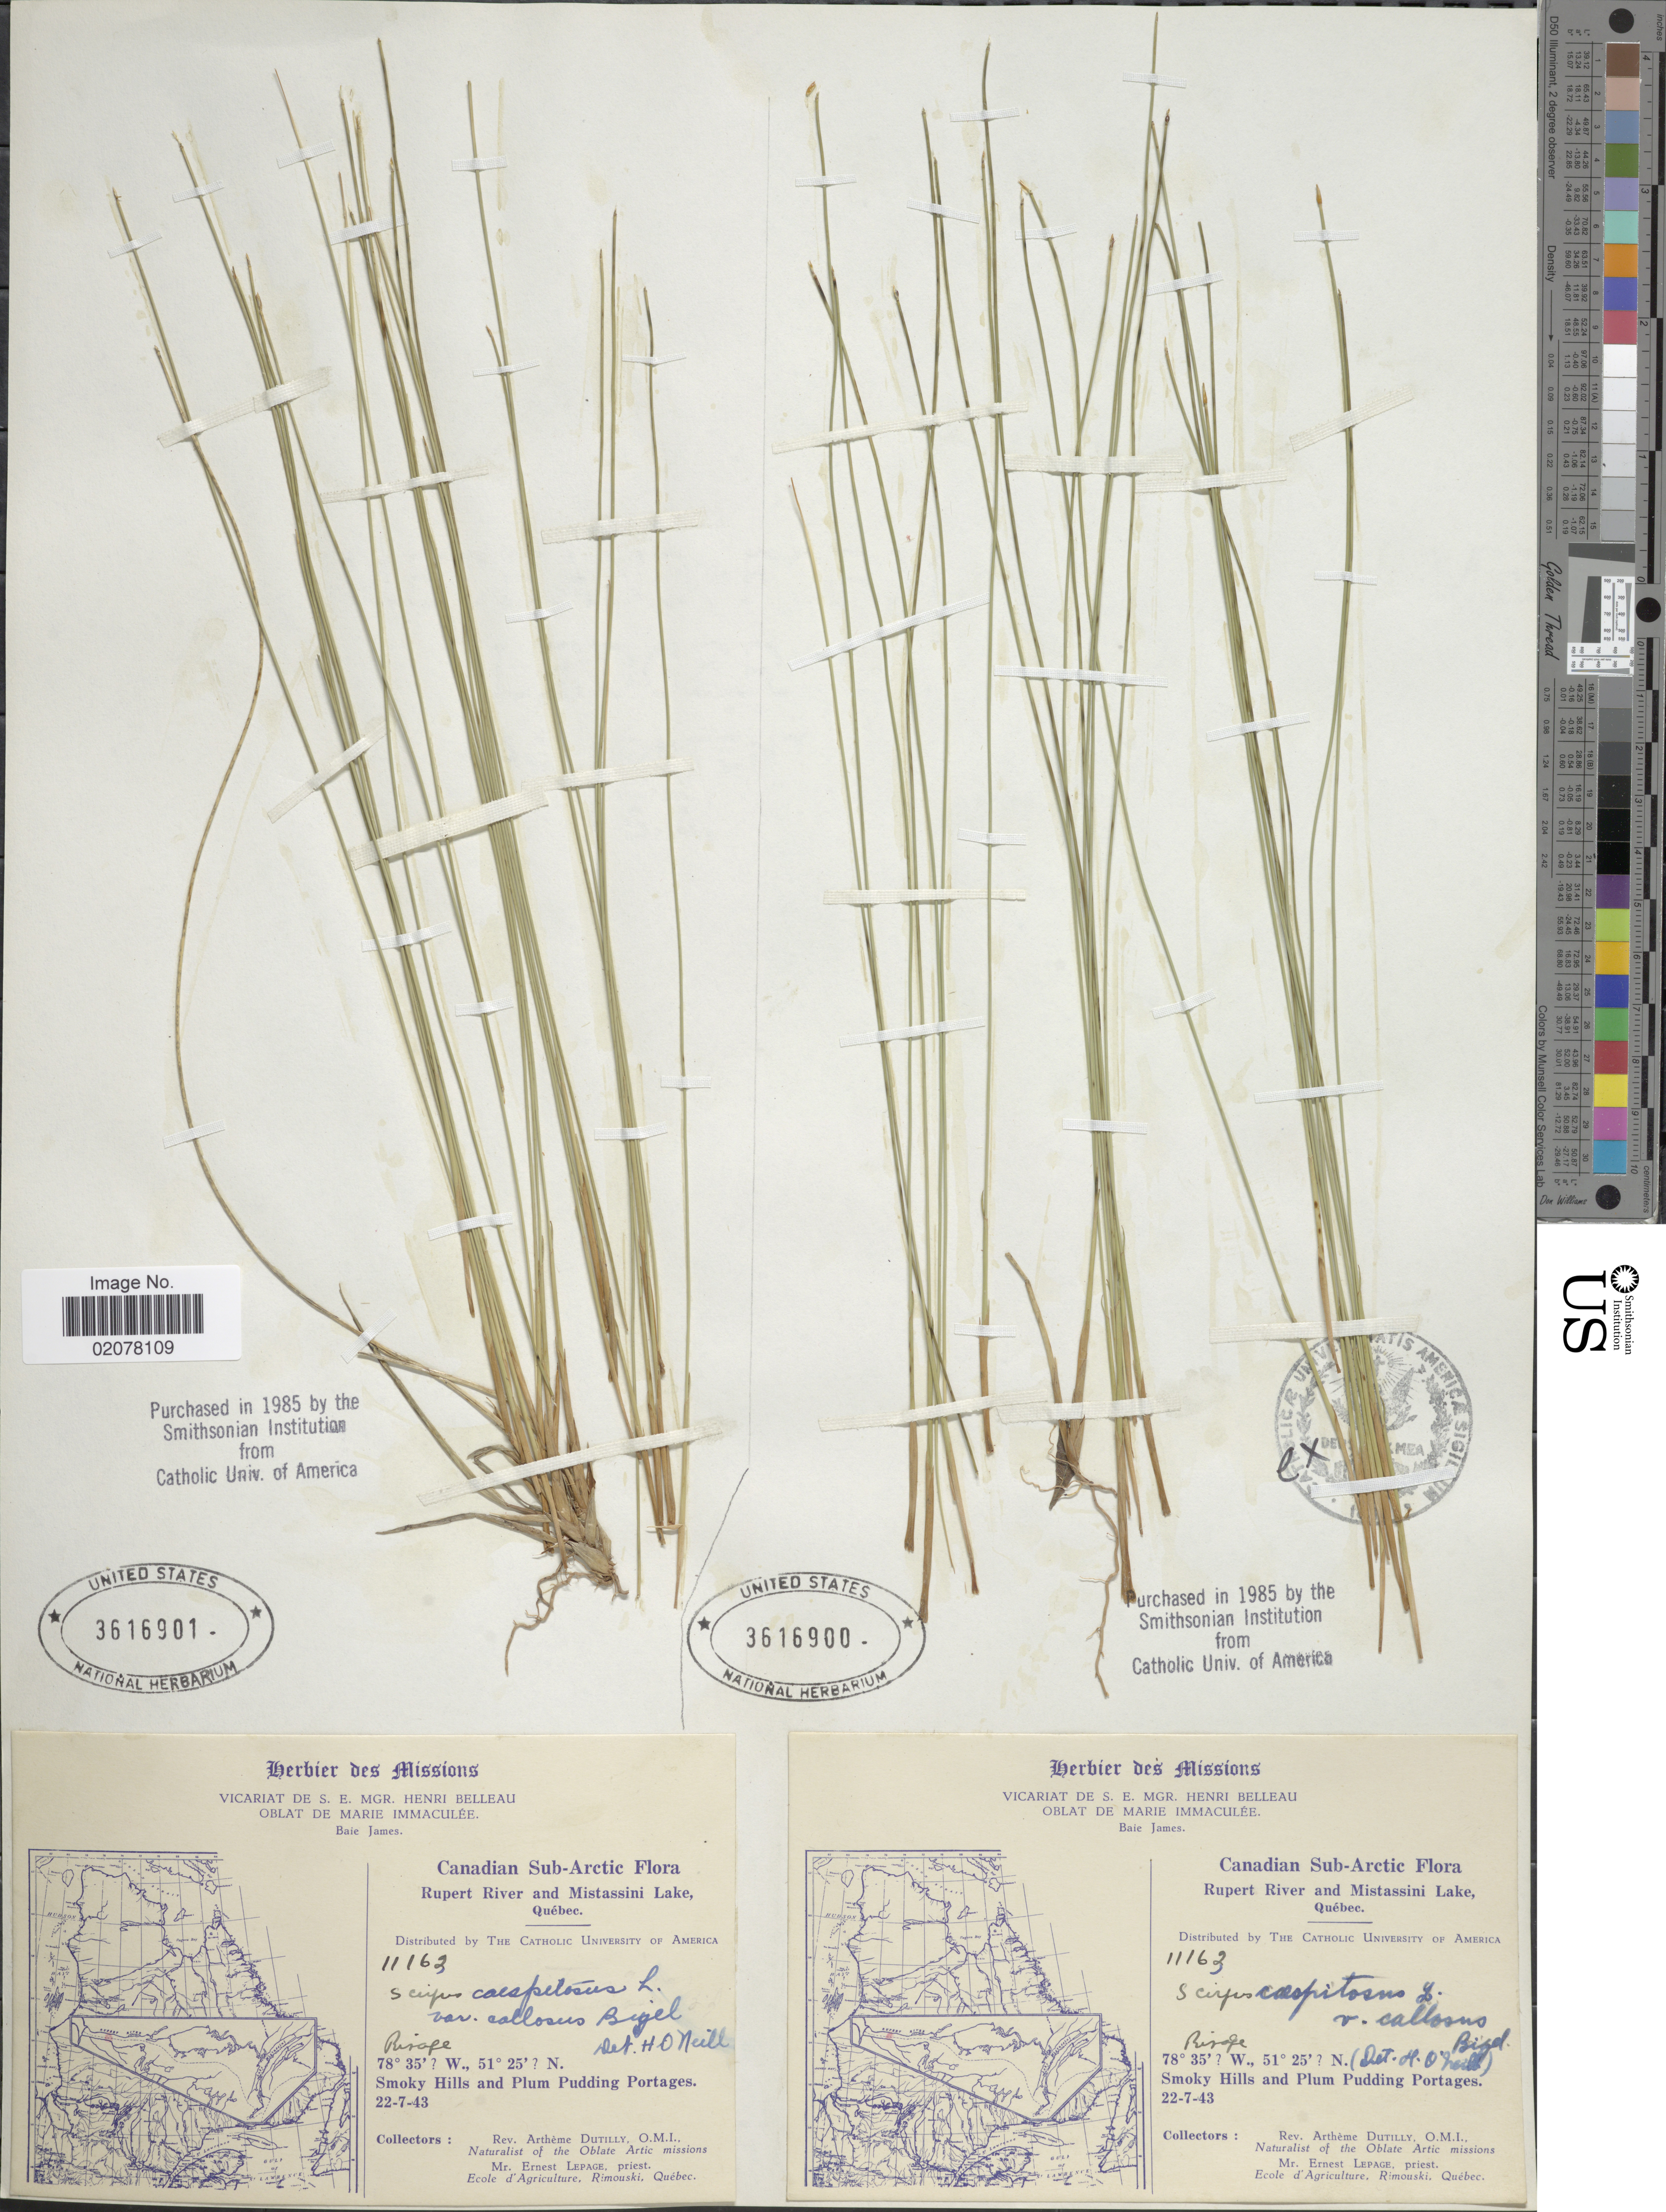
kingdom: Plantae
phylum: Tracheophyta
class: Liliopsida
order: Poales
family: Cyperaceae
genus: Trichophorum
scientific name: Trichophorum cespitosum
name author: (L.) Hartm.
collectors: A. Dutilly & E. Lepage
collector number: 11163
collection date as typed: Transcribed d/m/y: 22/7/43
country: Canada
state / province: Quebec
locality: Canadian Sub-Arctic. Rupert River and Mistassini Lake. Québec. Smoky Hills and Plum Pudding Portages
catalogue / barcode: US 3616901-2